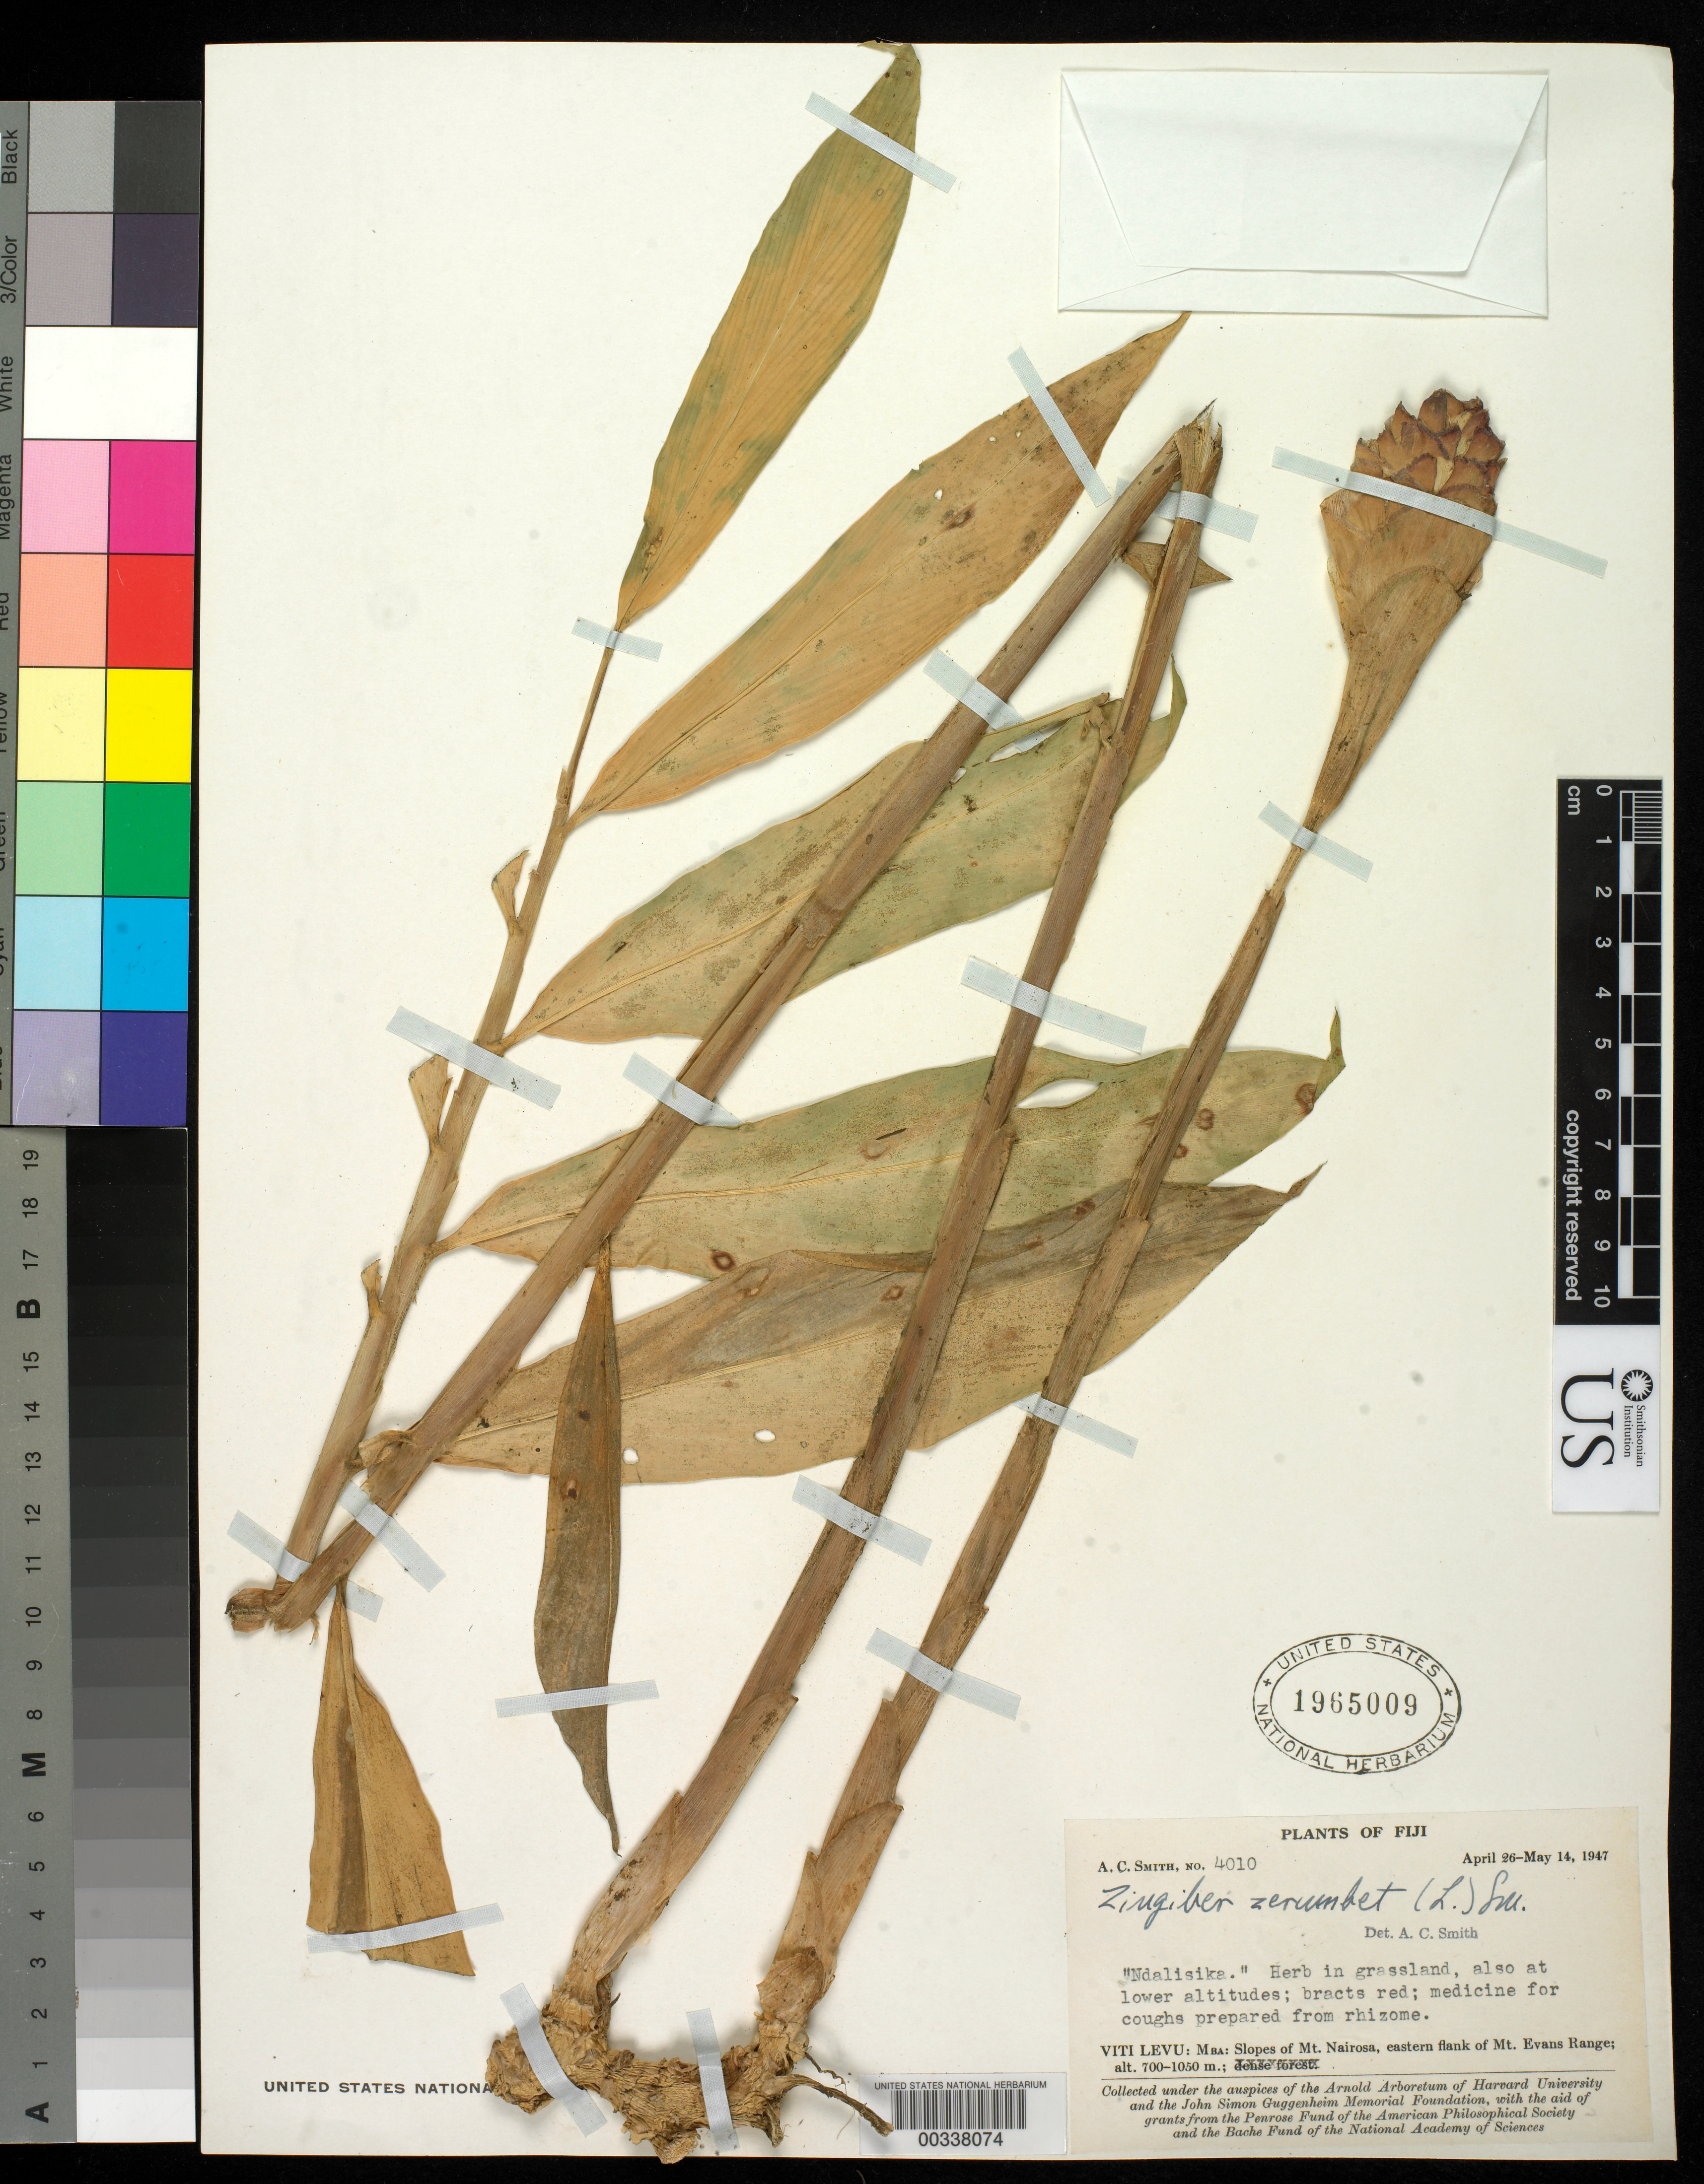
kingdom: Plantae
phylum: Tracheophyta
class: Liliopsida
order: Zingiberales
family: Zingiberaceae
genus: Zingiber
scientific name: Zingiber zerumbet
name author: (L.) Sm.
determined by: Smith, A. C.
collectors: A. C. Smith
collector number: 4010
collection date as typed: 26 Apr 1947 to 14 May 1947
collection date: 1947-04-26/1947-05-14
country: Fiji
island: Viti Levu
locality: Viti Levu: Mba: Slopes of Mt. Nairosa, eastern flank of Mt. Evans Range.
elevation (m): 700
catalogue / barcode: US 1965009